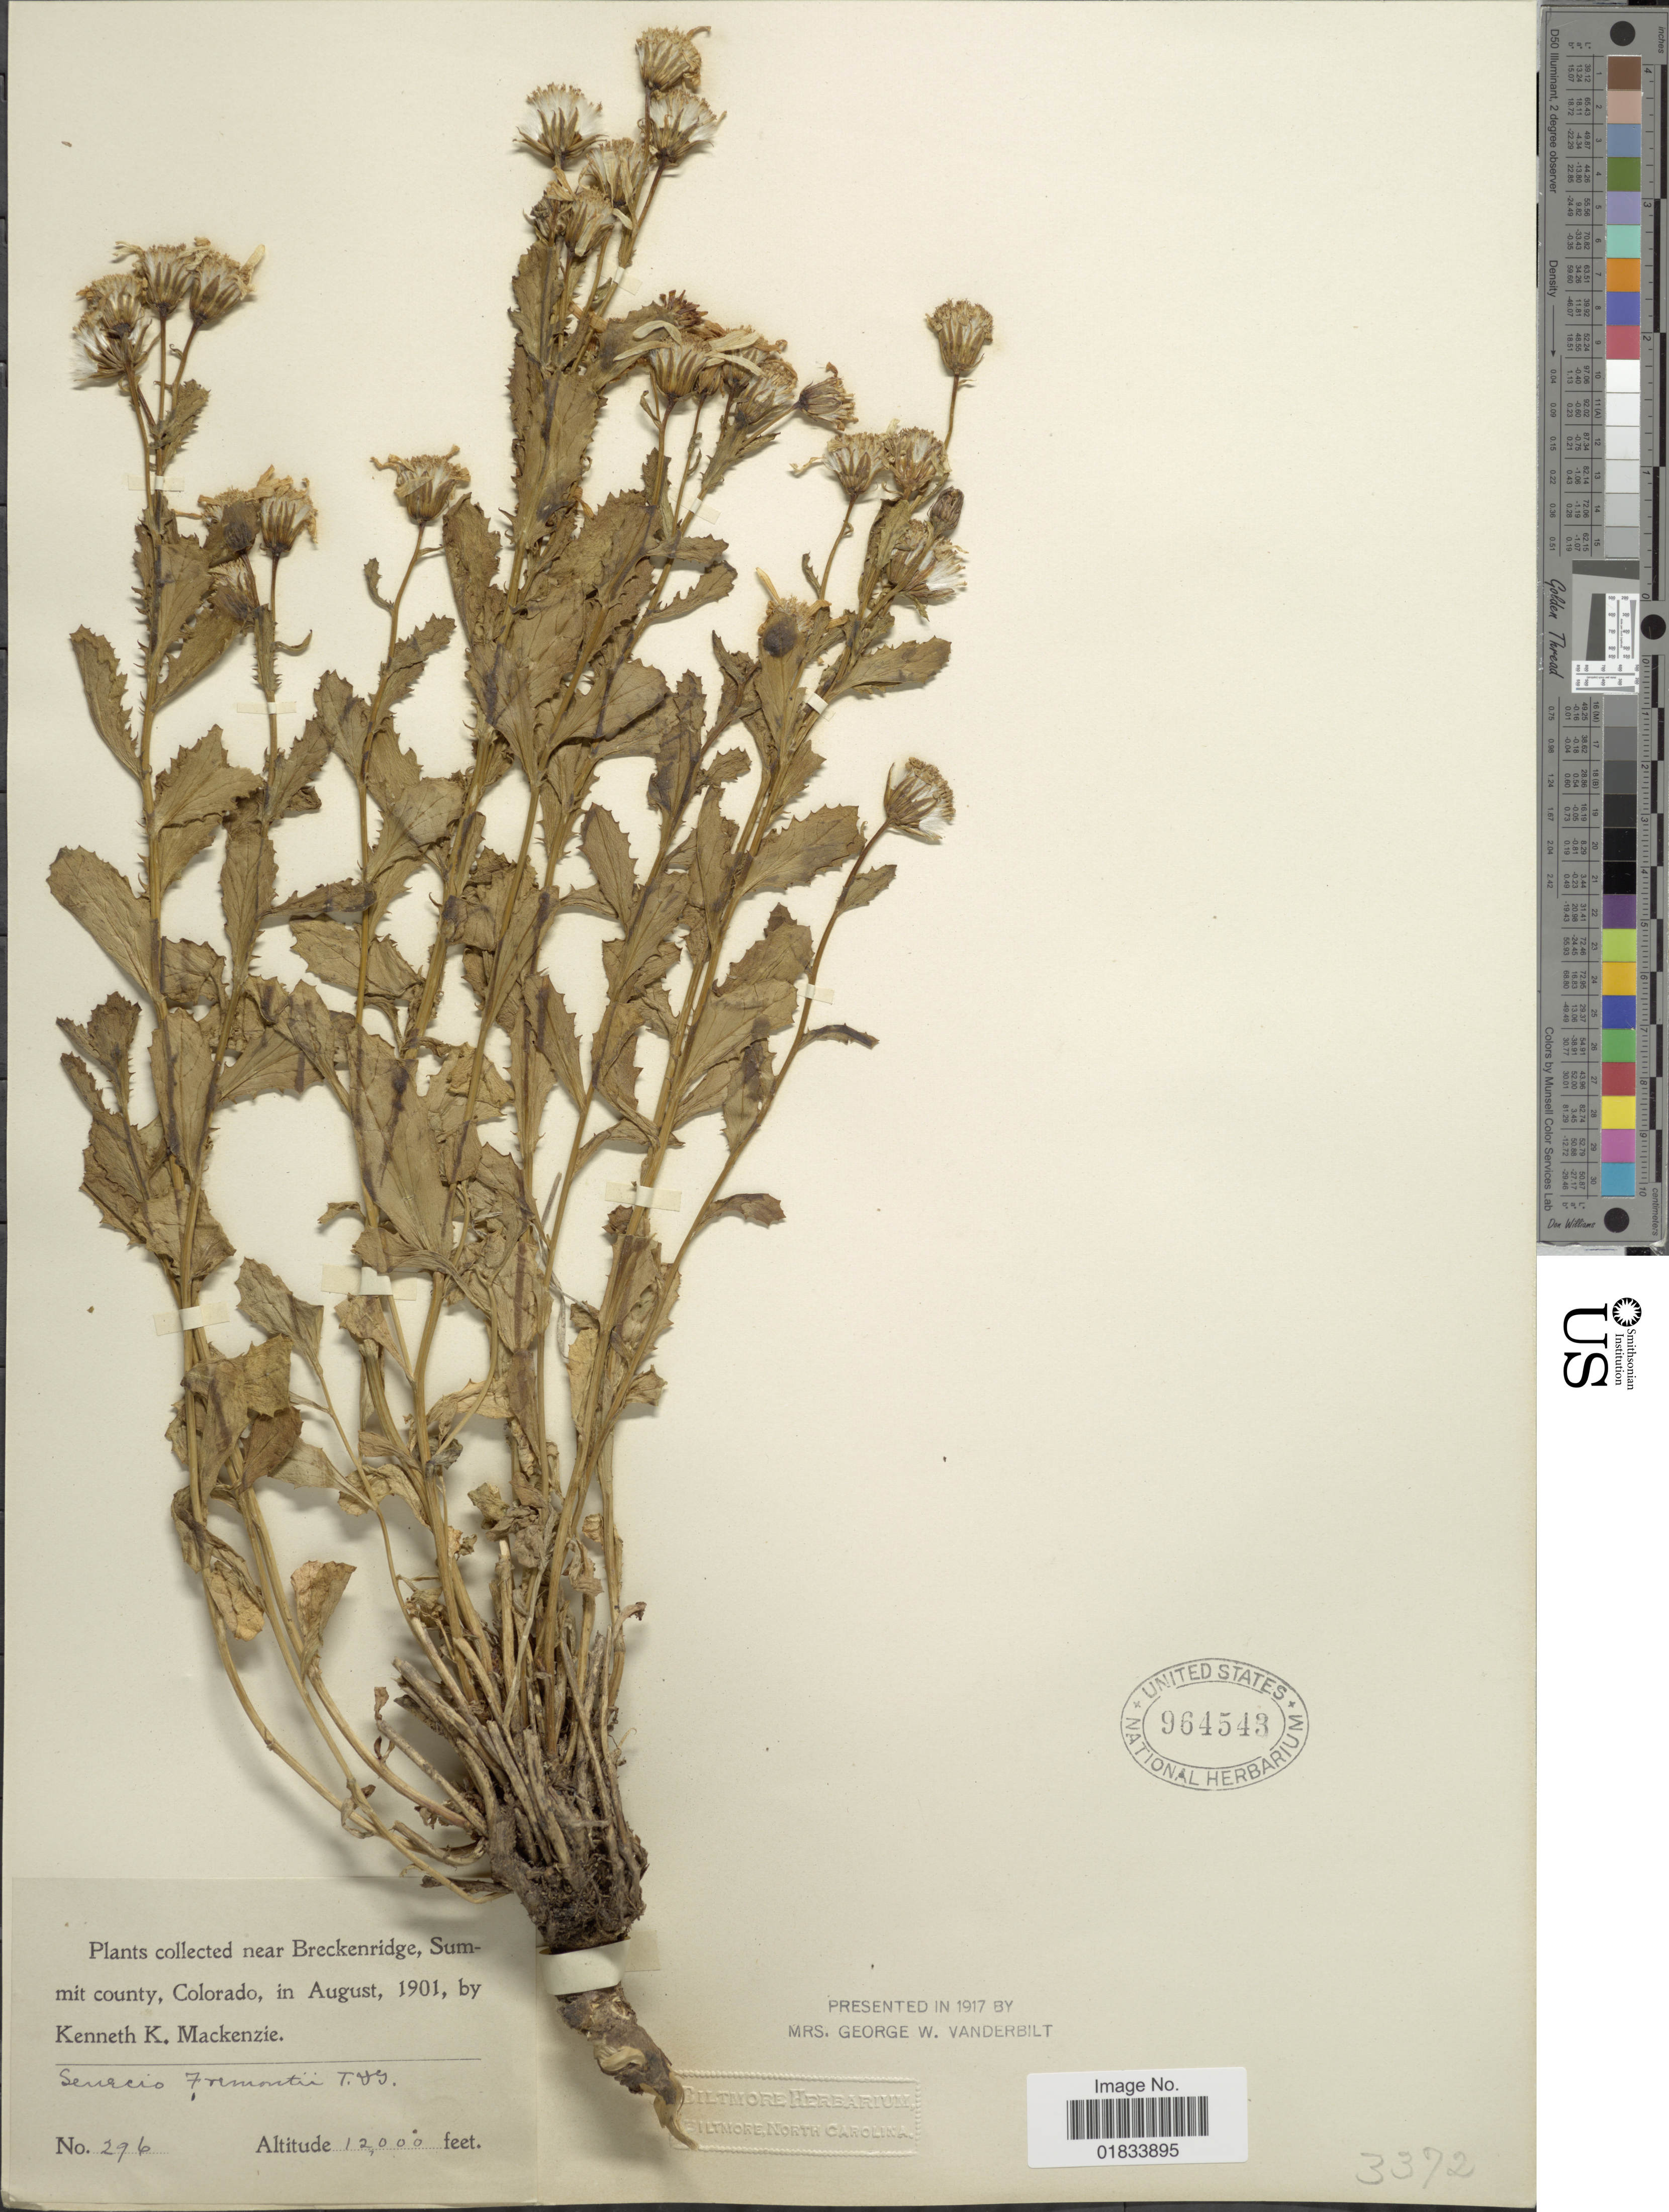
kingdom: Plantae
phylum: Tracheophyta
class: Magnoliopsida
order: Asterales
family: Asteraceae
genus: Senecio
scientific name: Senecio fremontii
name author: Torr. & A. Gray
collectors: K. K. Mackenzie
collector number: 296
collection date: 1901-08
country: United States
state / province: Colorado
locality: Near Breckenridge, Summit County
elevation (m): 3658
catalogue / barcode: US 964543